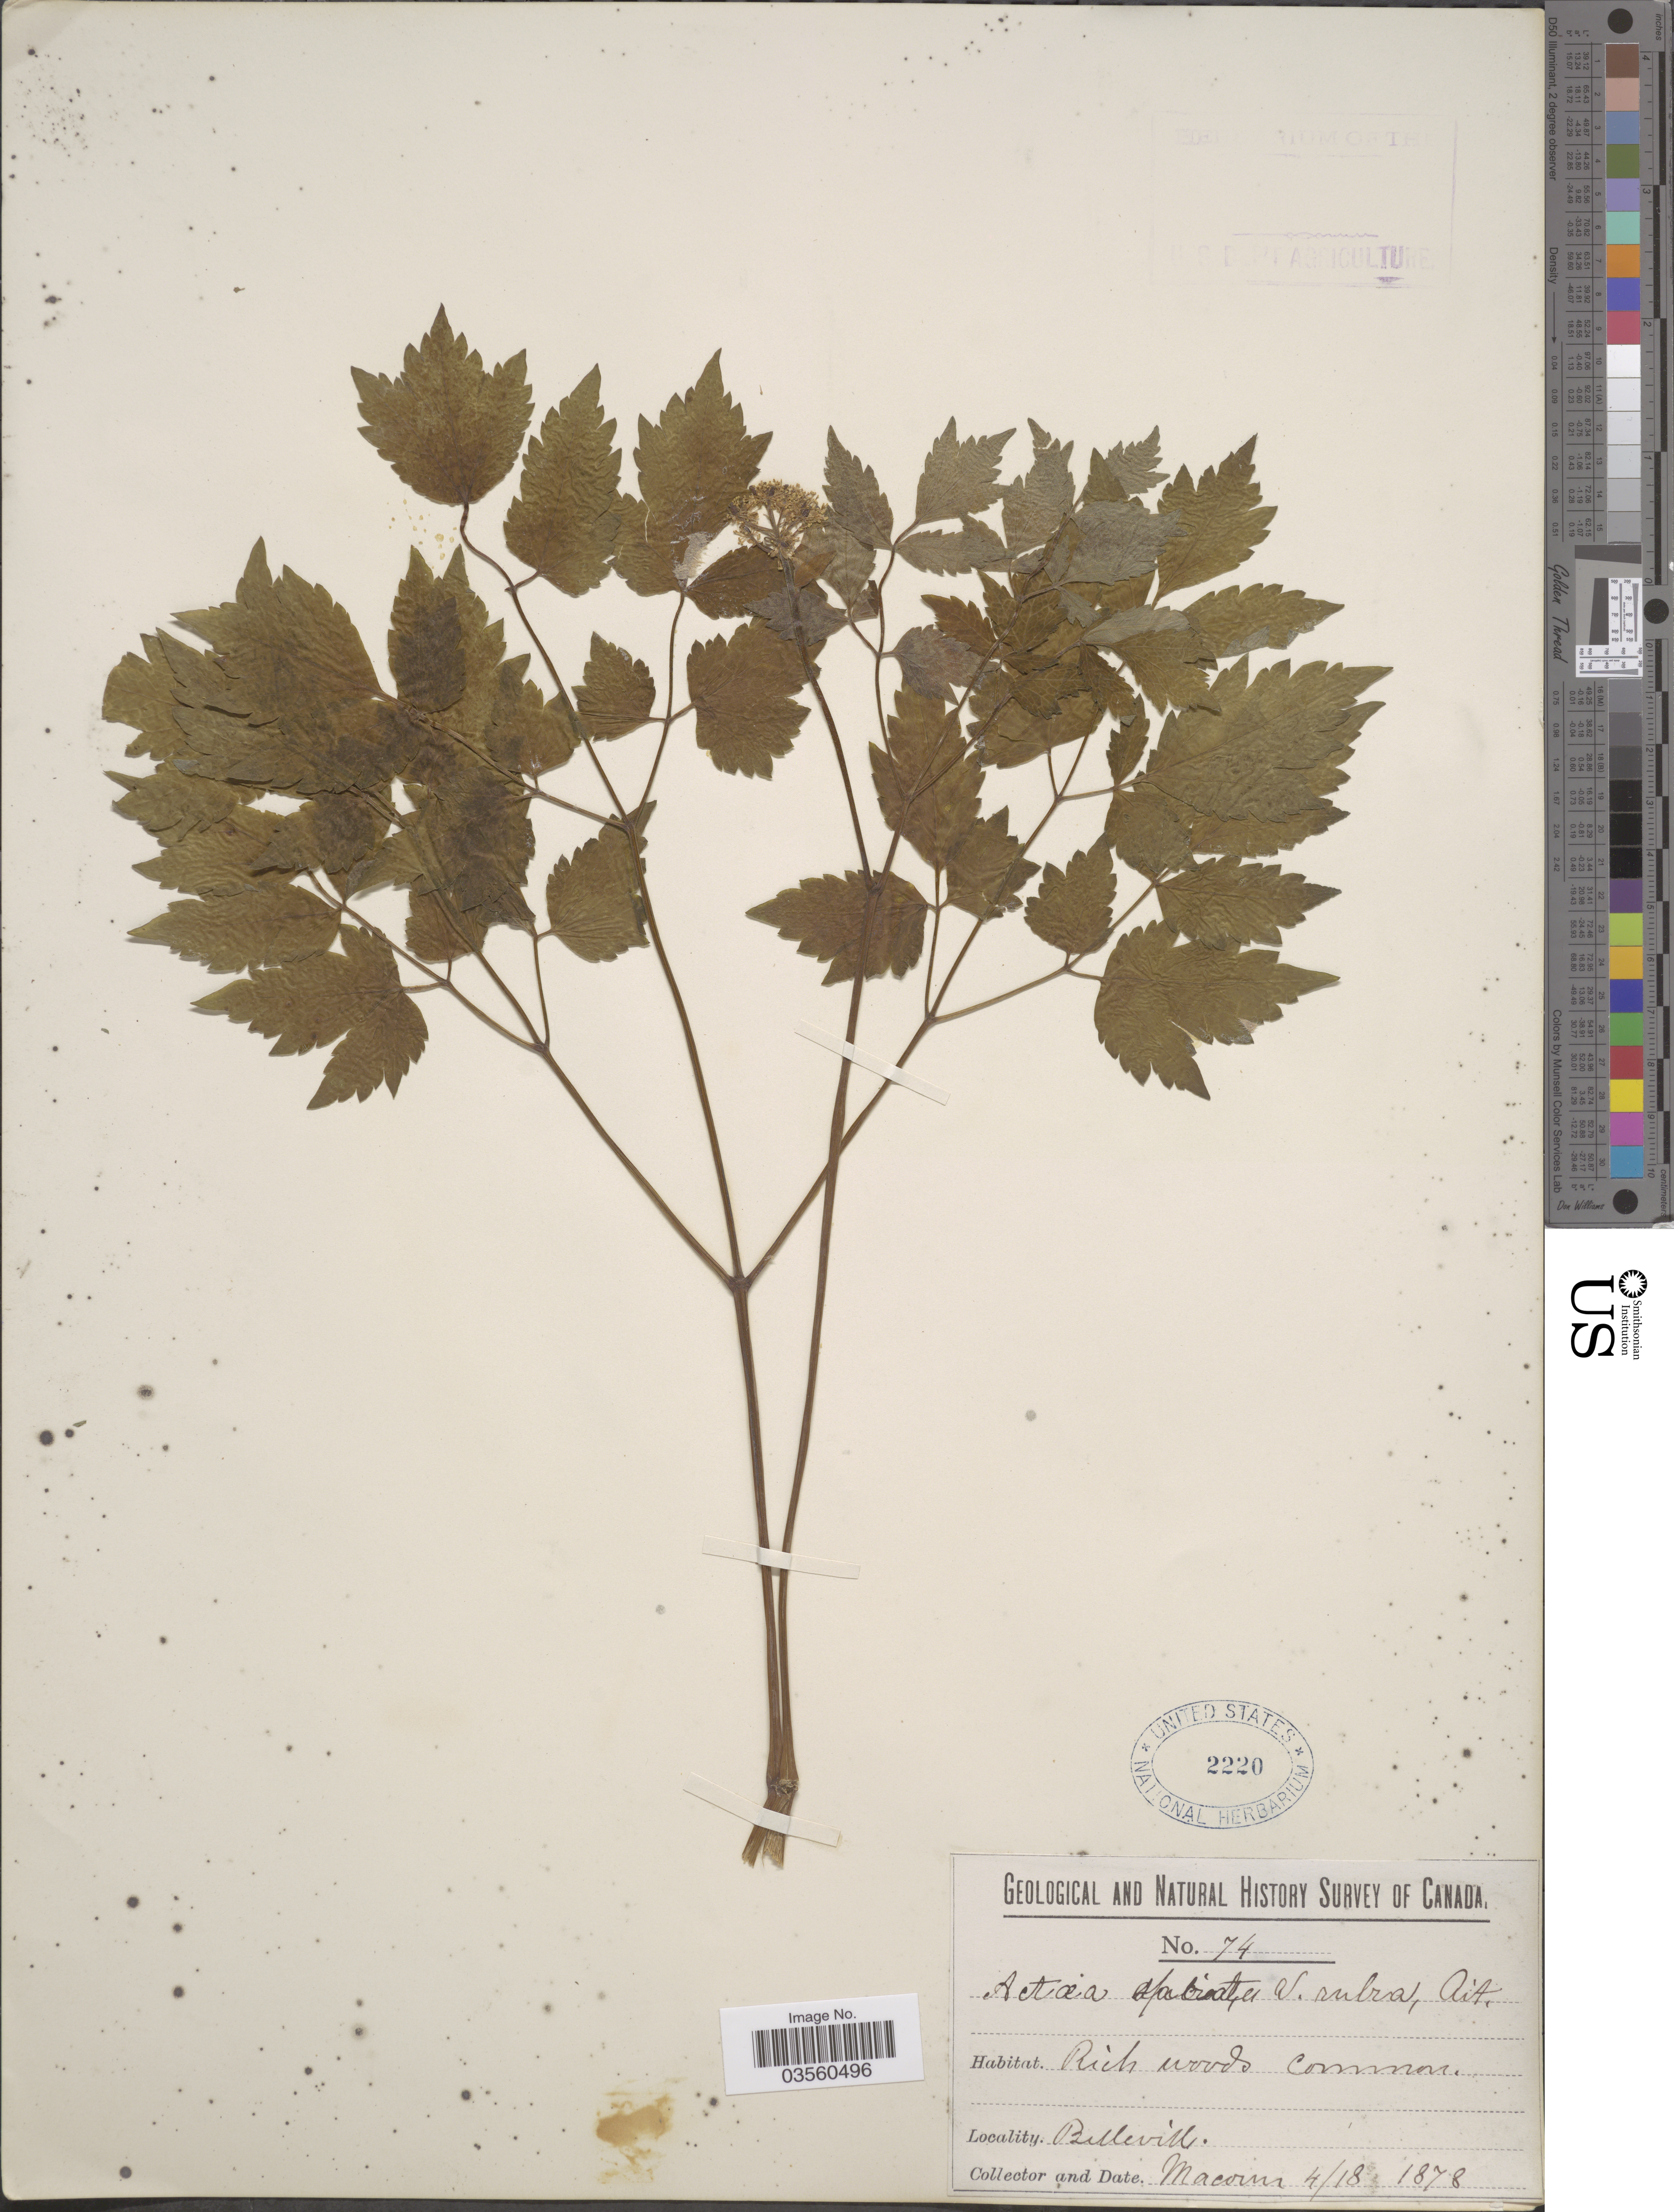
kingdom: Plantae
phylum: Tracheophyta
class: Magnoliopsida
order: Ranunculales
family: Ranunculaceae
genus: Actaea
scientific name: Actaea rubra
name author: (Aiton) Willd.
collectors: -- Macoun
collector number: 74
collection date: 1878-04-18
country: Canada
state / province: Ontario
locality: Belleville.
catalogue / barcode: US 2220